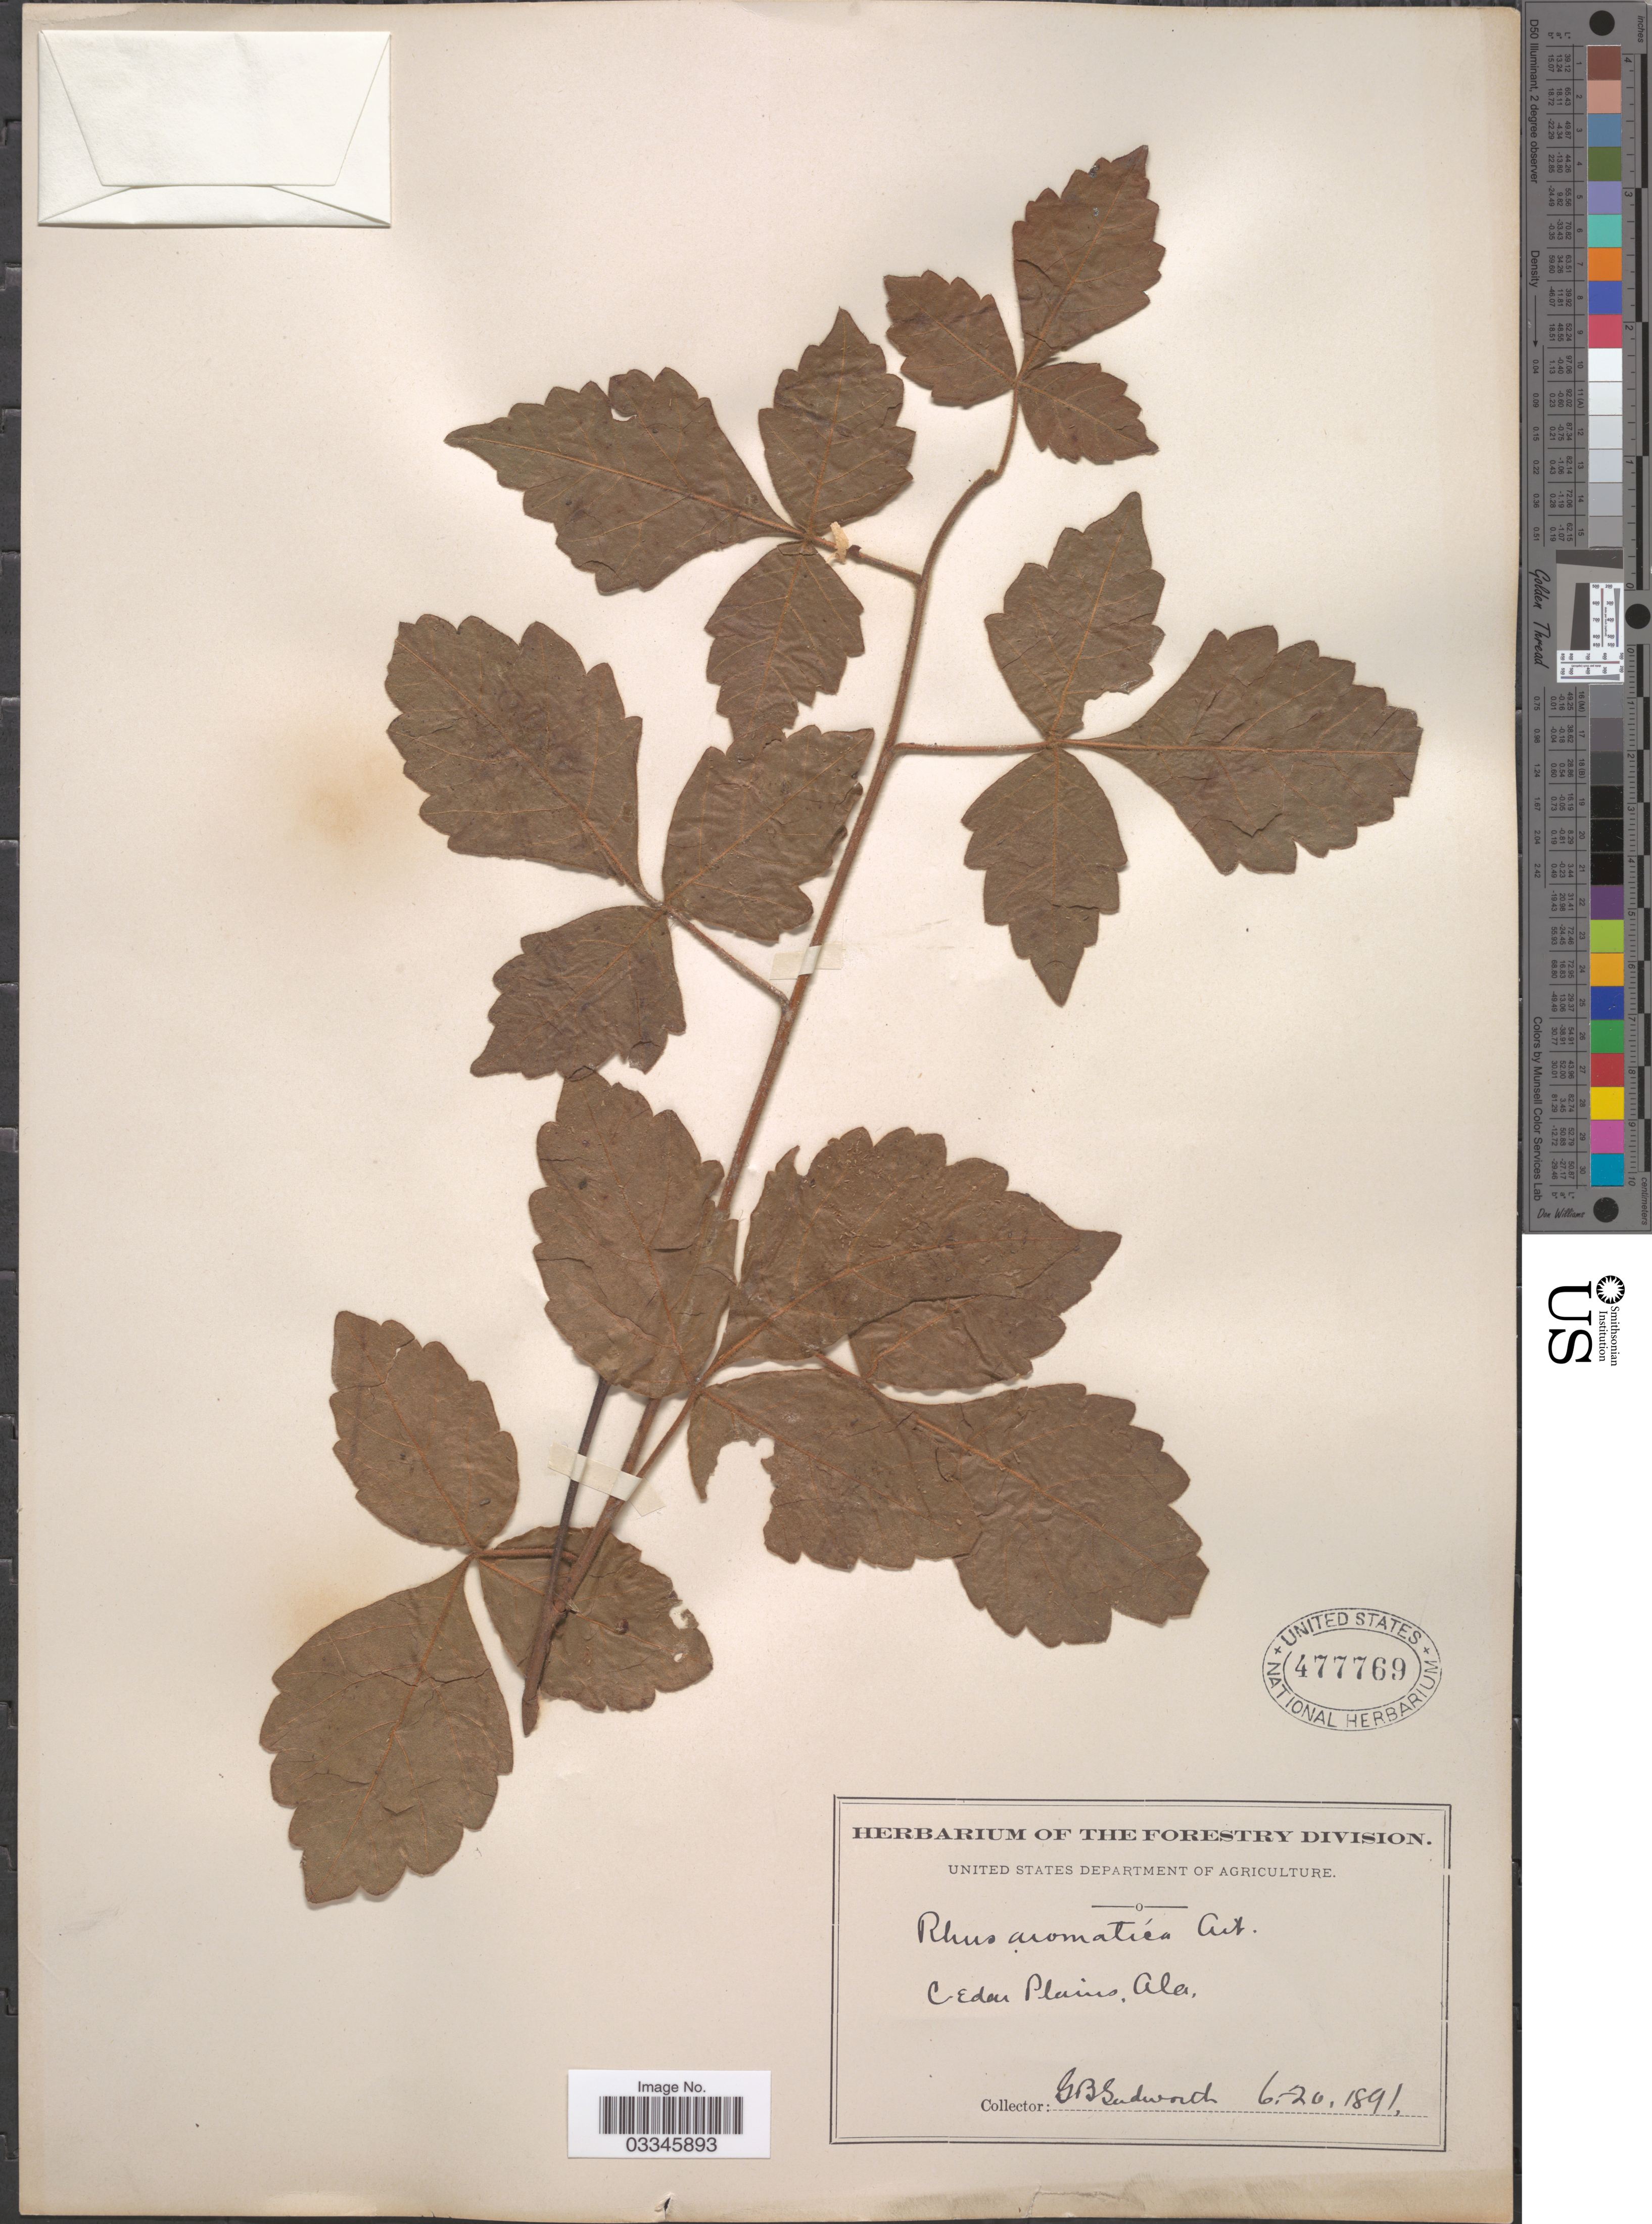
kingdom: Plantae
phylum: Tracheophyta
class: Magnoliopsida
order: Sapindales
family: Anacardiaceae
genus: Rhus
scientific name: Rhus crenata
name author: Thunb.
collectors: G. B. Sudworth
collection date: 1891-06-20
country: United States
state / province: Alabama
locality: Cedar Plains.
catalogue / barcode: US 477769